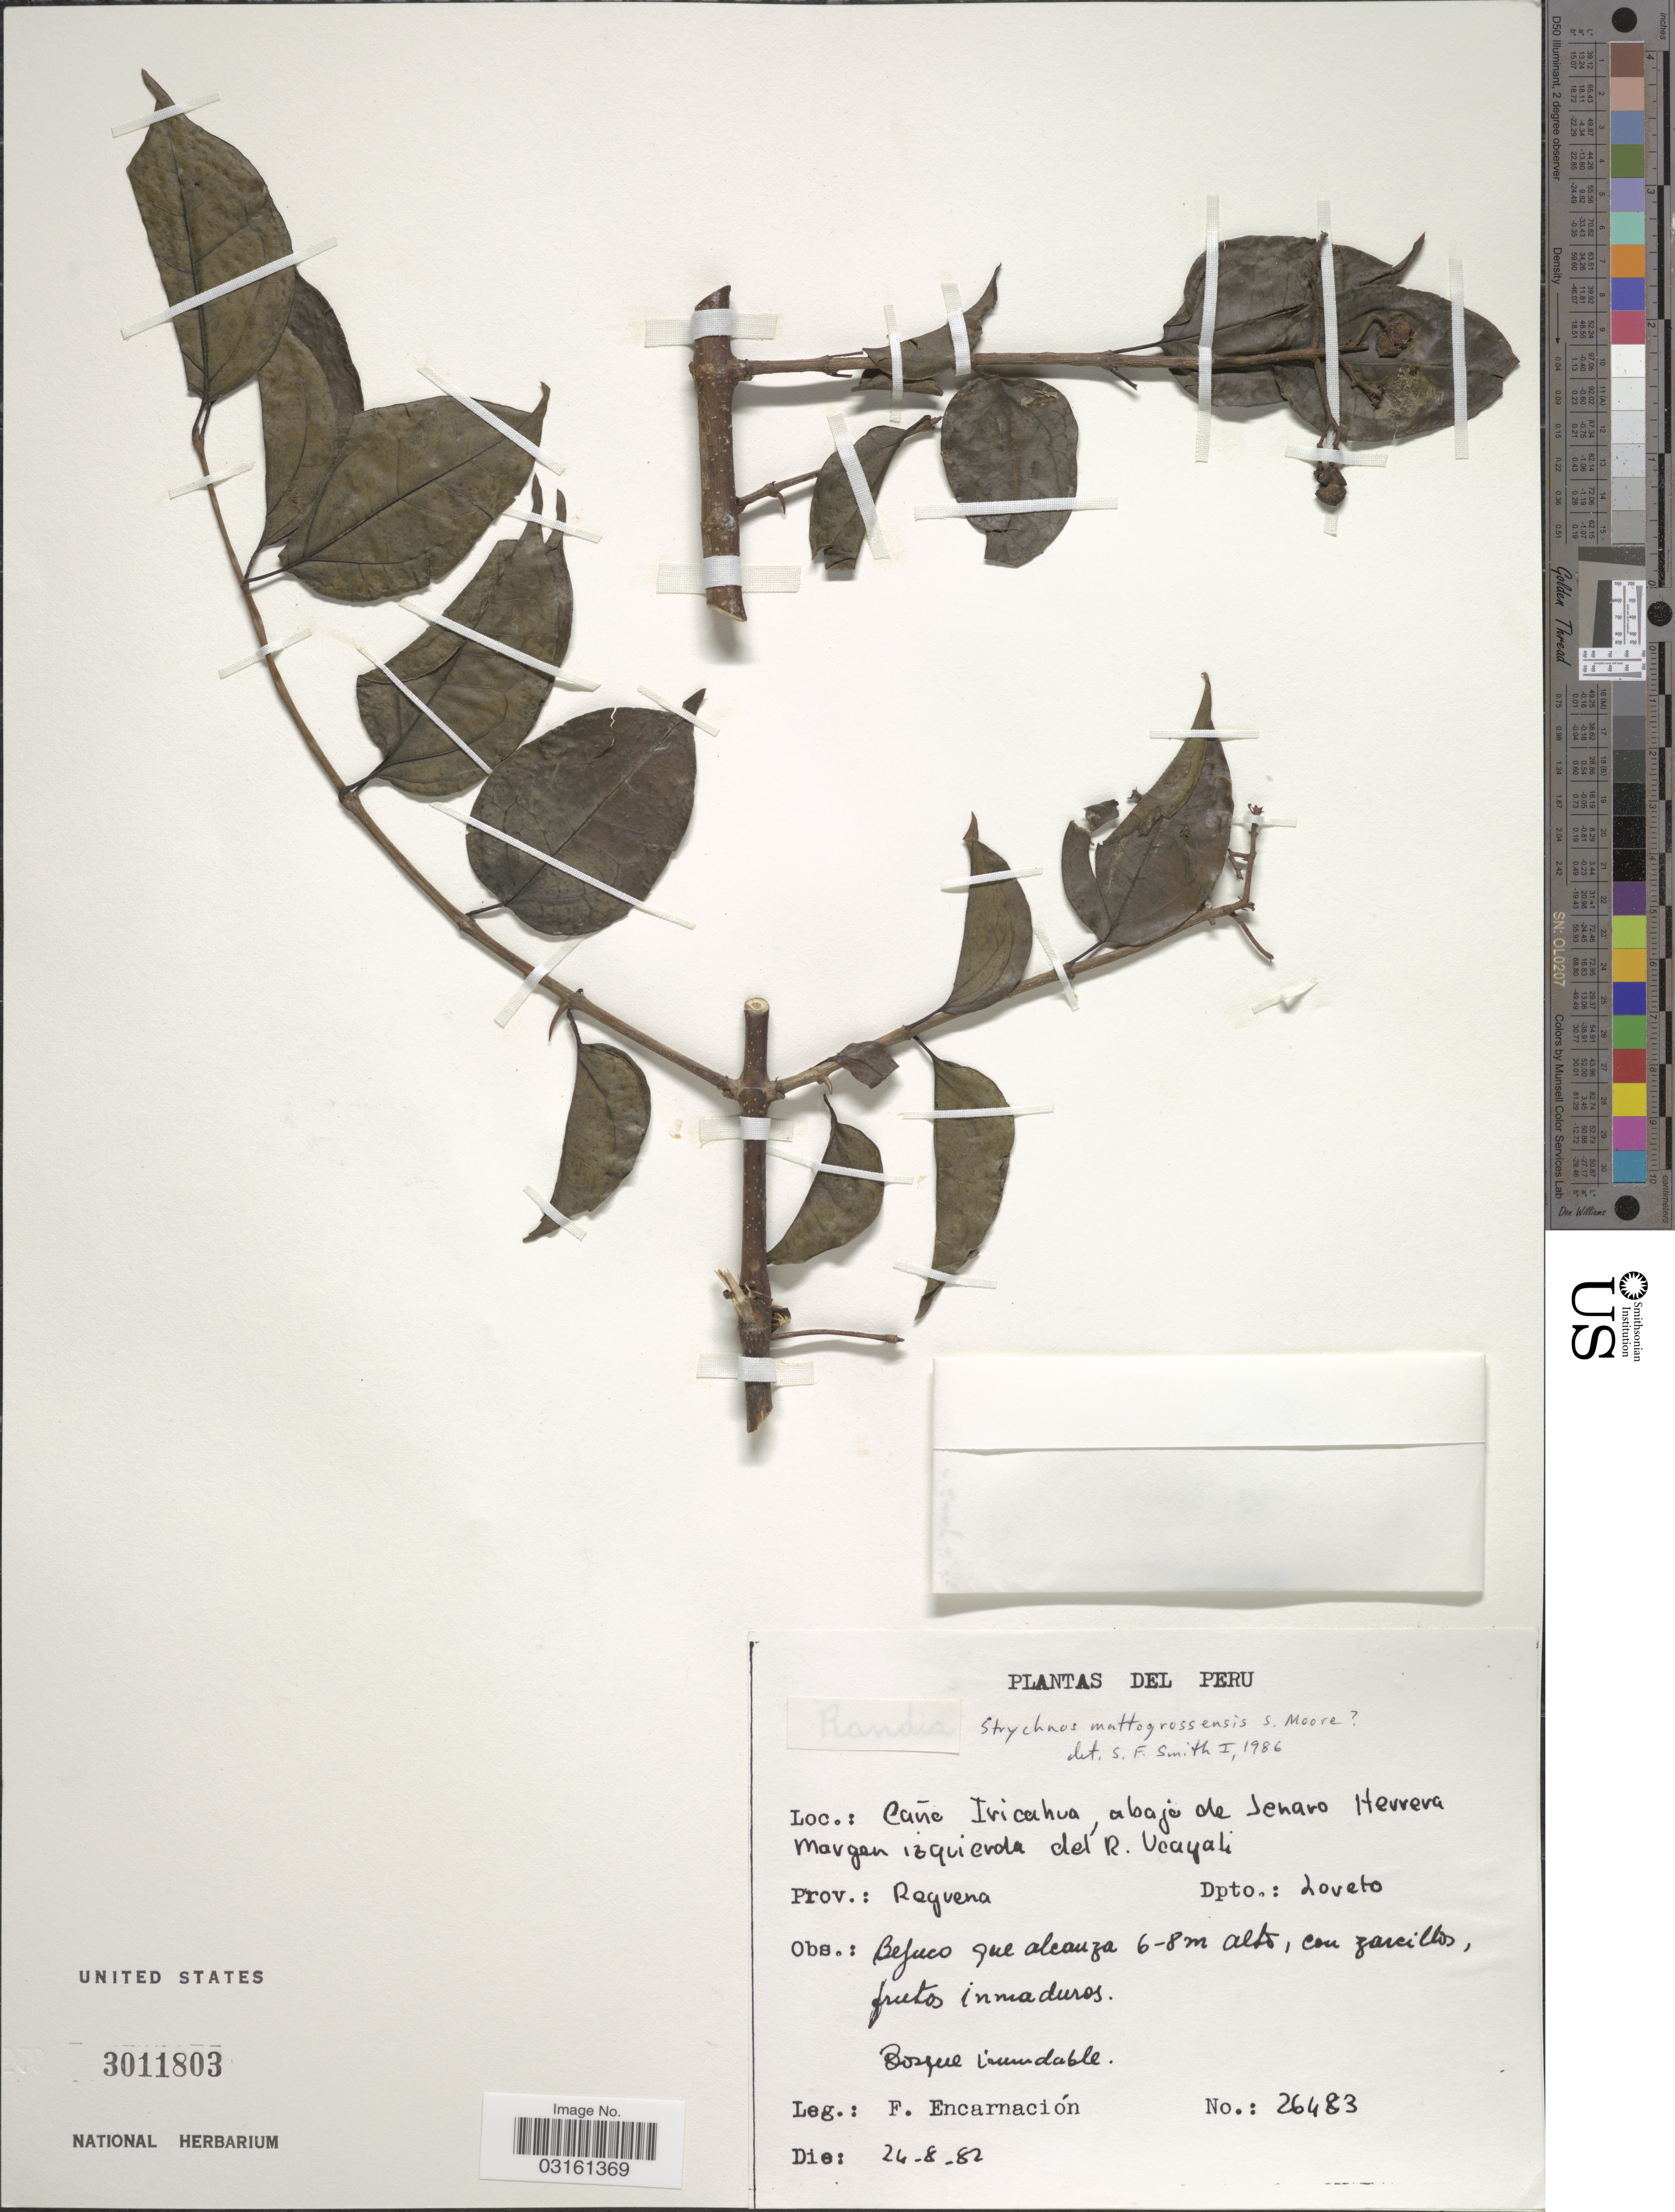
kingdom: Plantae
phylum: Tracheophyta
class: Magnoliopsida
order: Gentianales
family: Loganiaceae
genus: Strychnos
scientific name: Strychnos mattogrossensis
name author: S. Moore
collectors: F. Encarnación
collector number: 26483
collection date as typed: Transcribed d/m/y: 24/8/82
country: Peru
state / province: Loreto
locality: Caño Iricahua, abajo de Jenaro Herrera, márgen izquierda del R. Ucayali, Prov.: Requena, Dpto.: Loreto.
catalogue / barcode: US 3011803